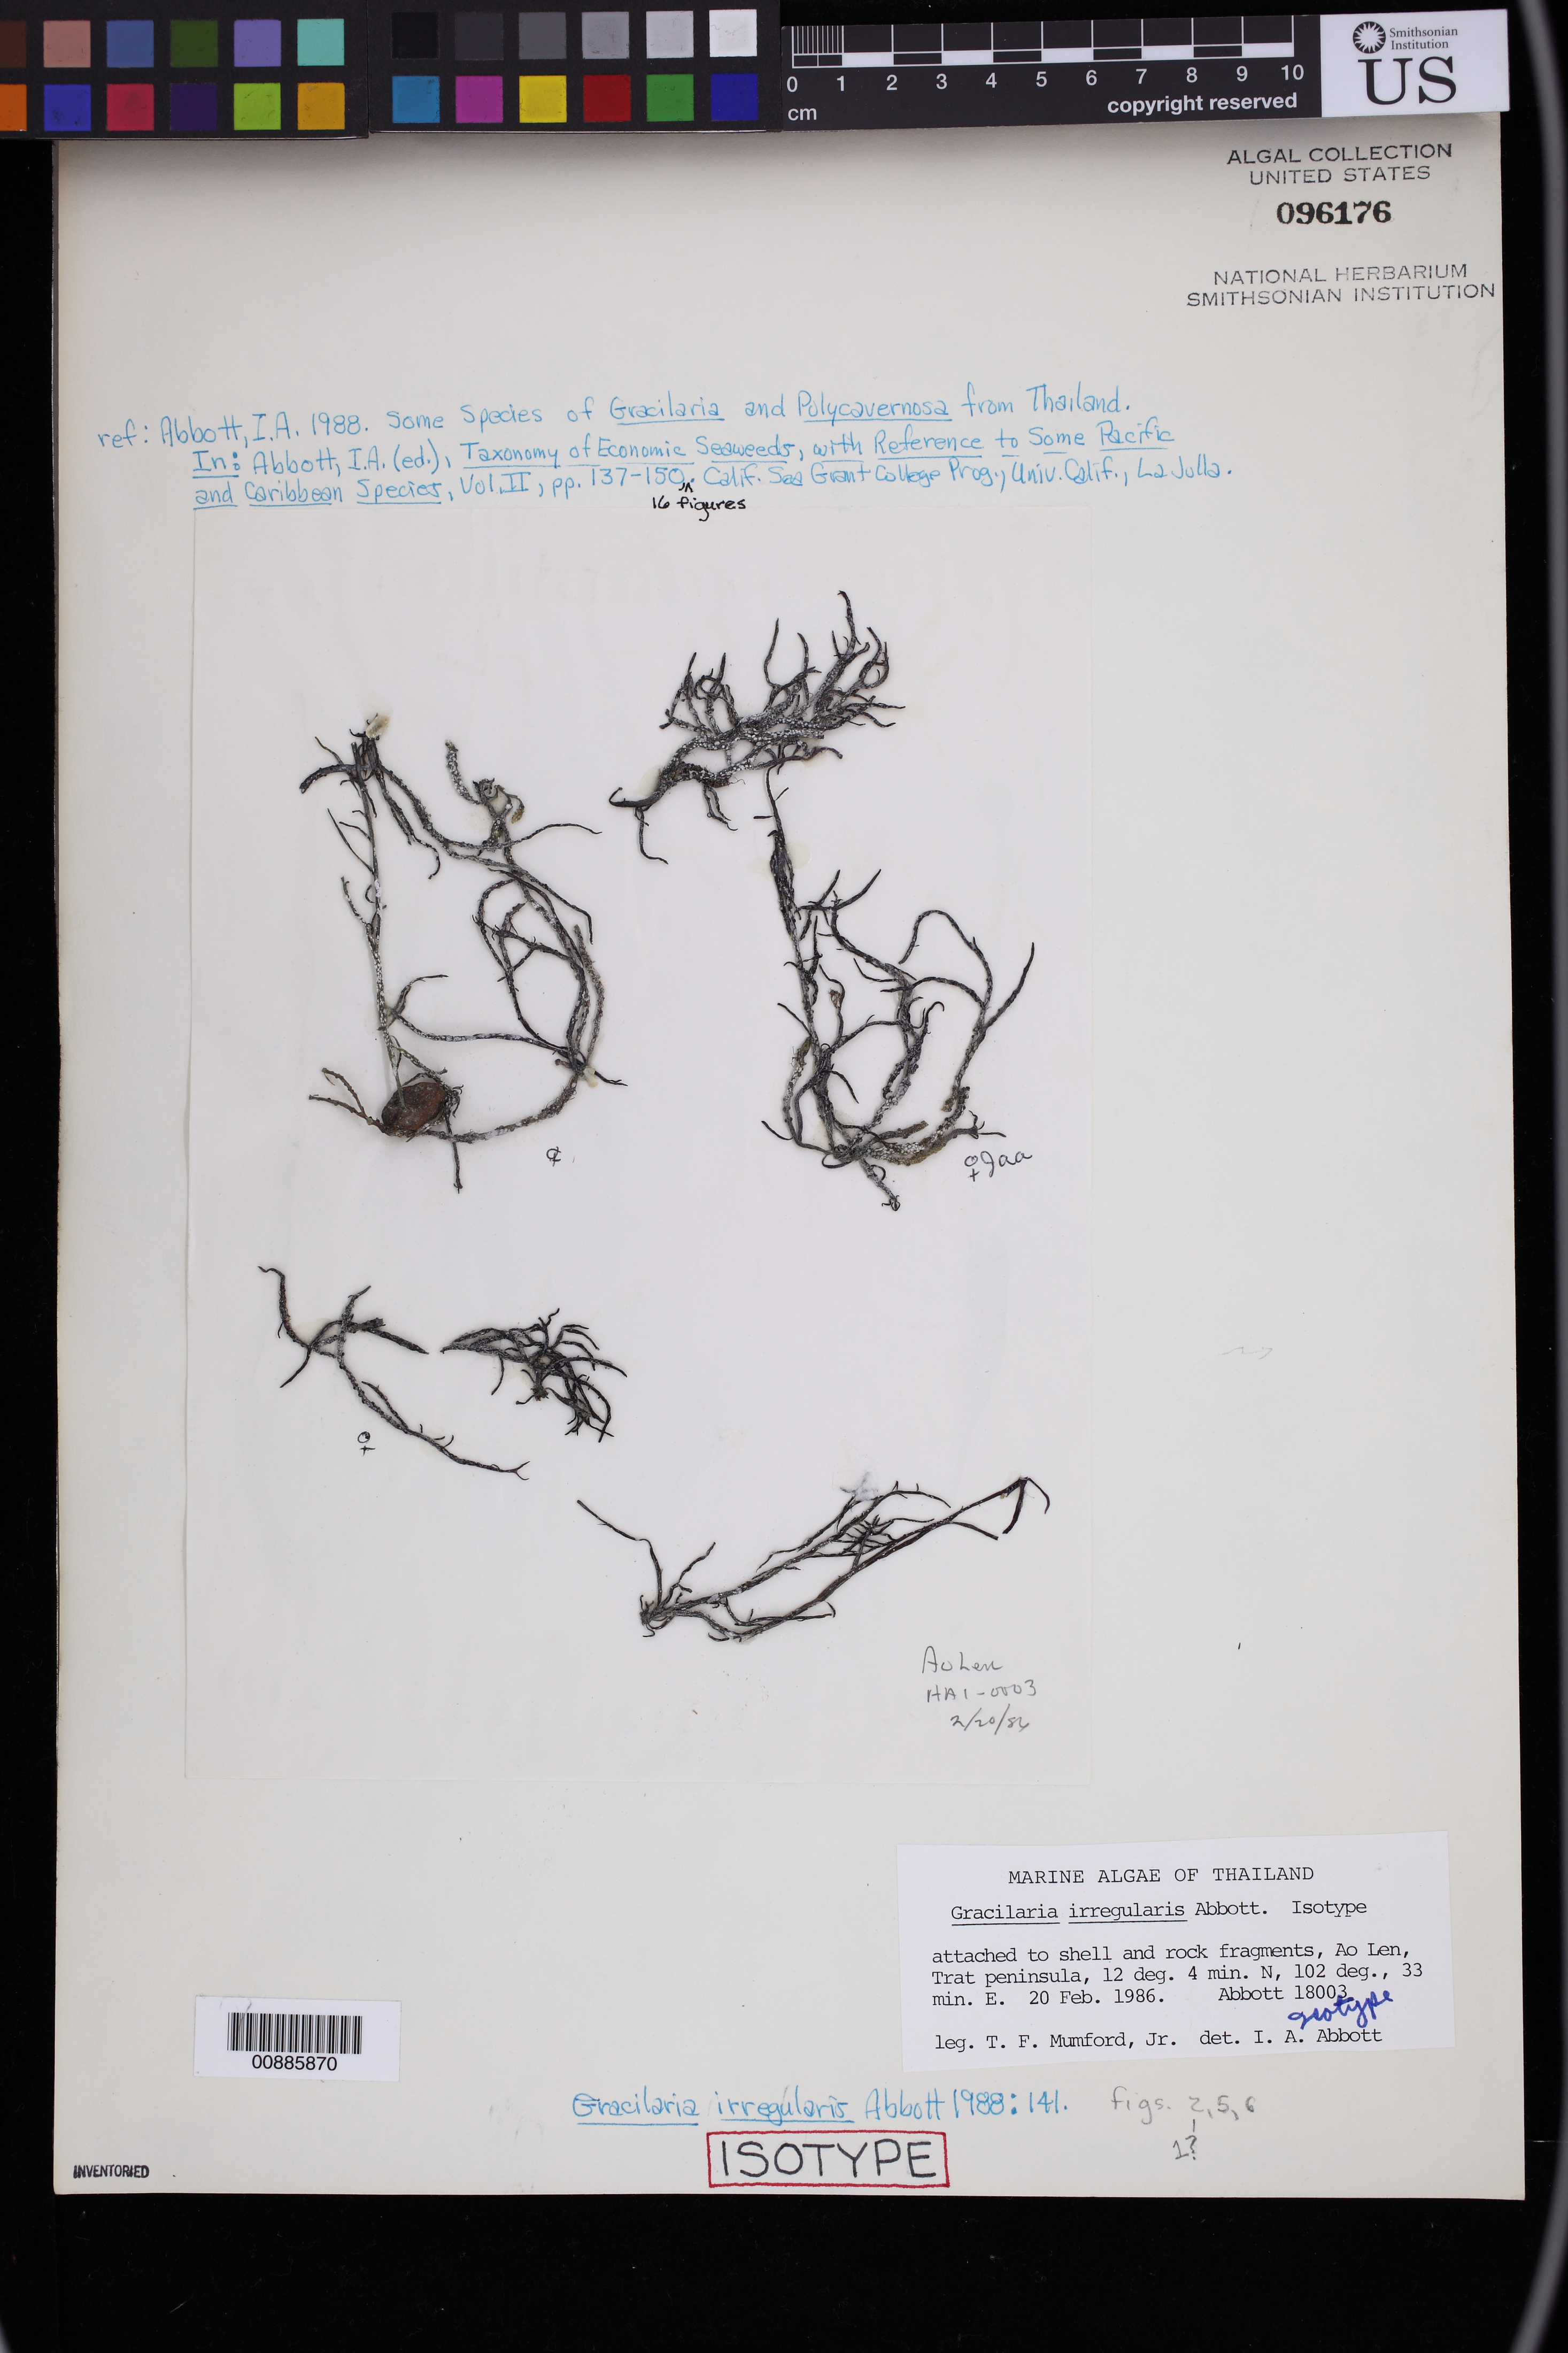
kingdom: Plantae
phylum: Rhodophyta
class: Florideophyceae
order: Gracilariales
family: Gracilariaceae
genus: Gracilaria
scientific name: Gracilaria irregularis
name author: I.A. Abbott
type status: Isotype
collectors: T. Mumford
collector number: IAA 18003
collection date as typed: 20 Feb 1986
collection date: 1986-02-20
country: Thailand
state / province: Trat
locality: Ao Len, Trat Peninsula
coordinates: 12 deg. 4 min. N, 102 deg., 33 min. E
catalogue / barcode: US 96176